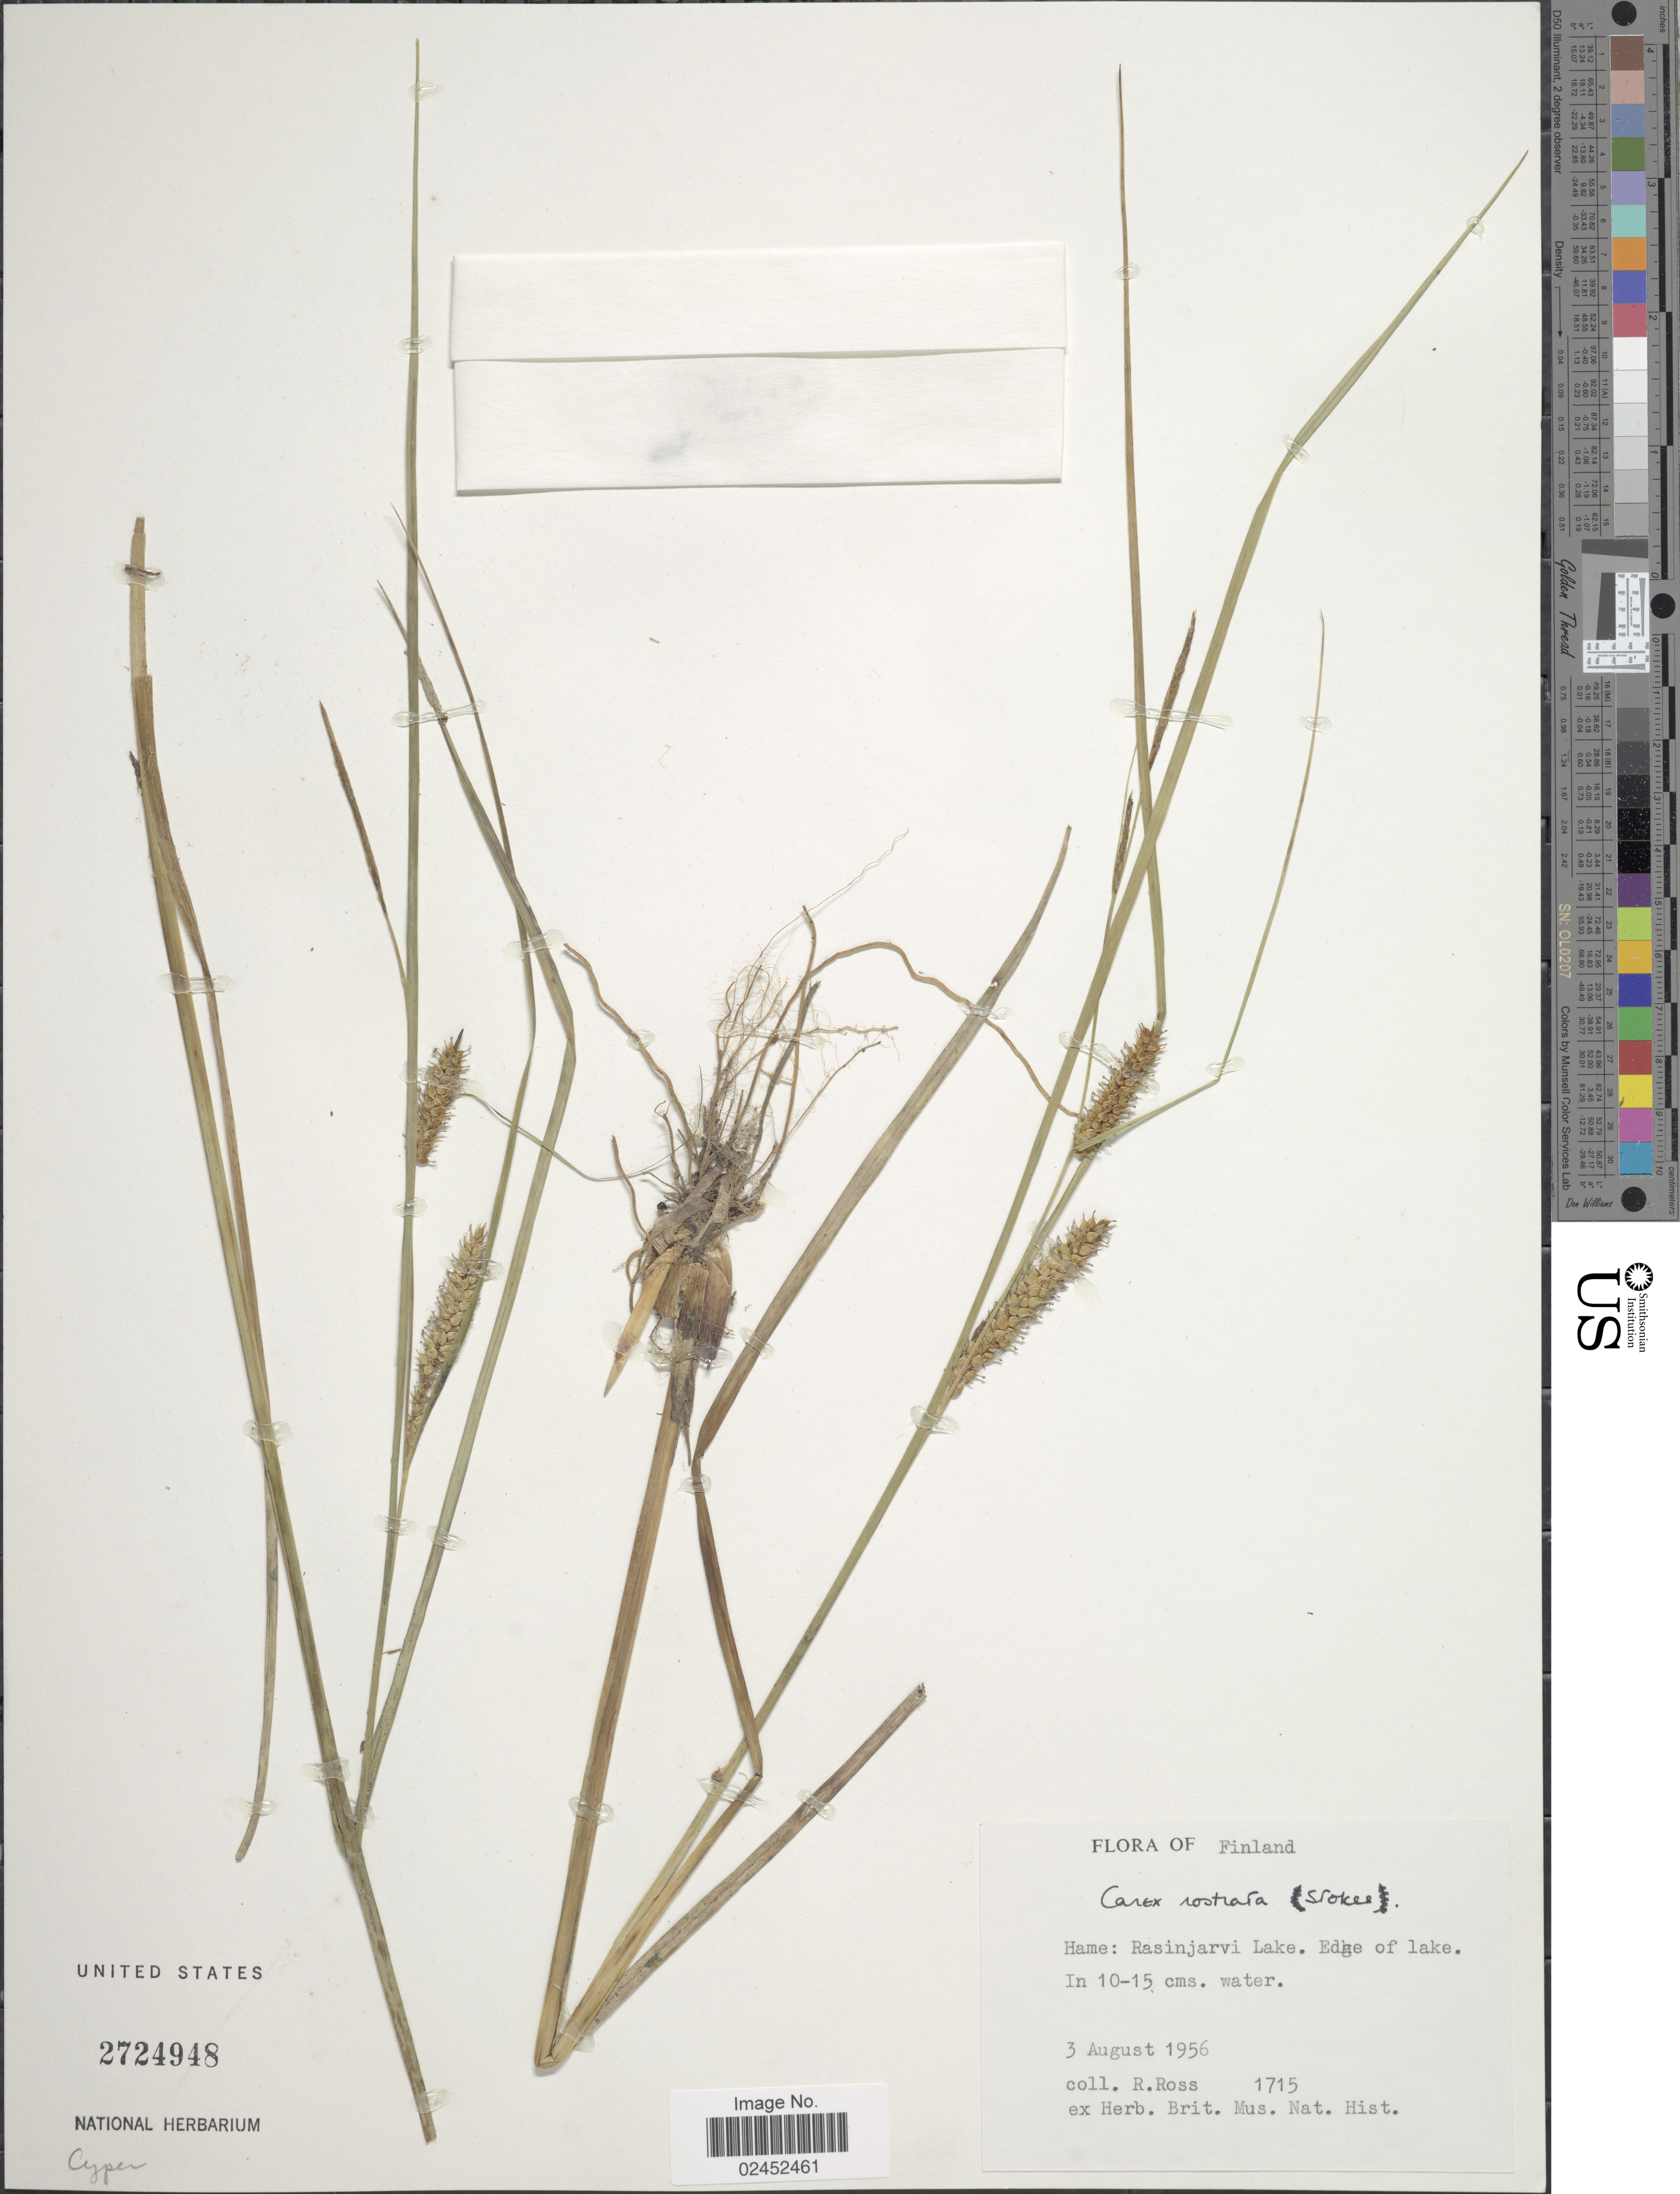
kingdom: Plantae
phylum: Tracheophyta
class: Liliopsida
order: Poales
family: Cyperaceae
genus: Carex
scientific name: Carex rostrata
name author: Stokes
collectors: R. Ross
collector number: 1715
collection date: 1956-08-03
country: Finland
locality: Finland, Hame: Rasinjarvi Lake, Edge of lake.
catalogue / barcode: US 2724948